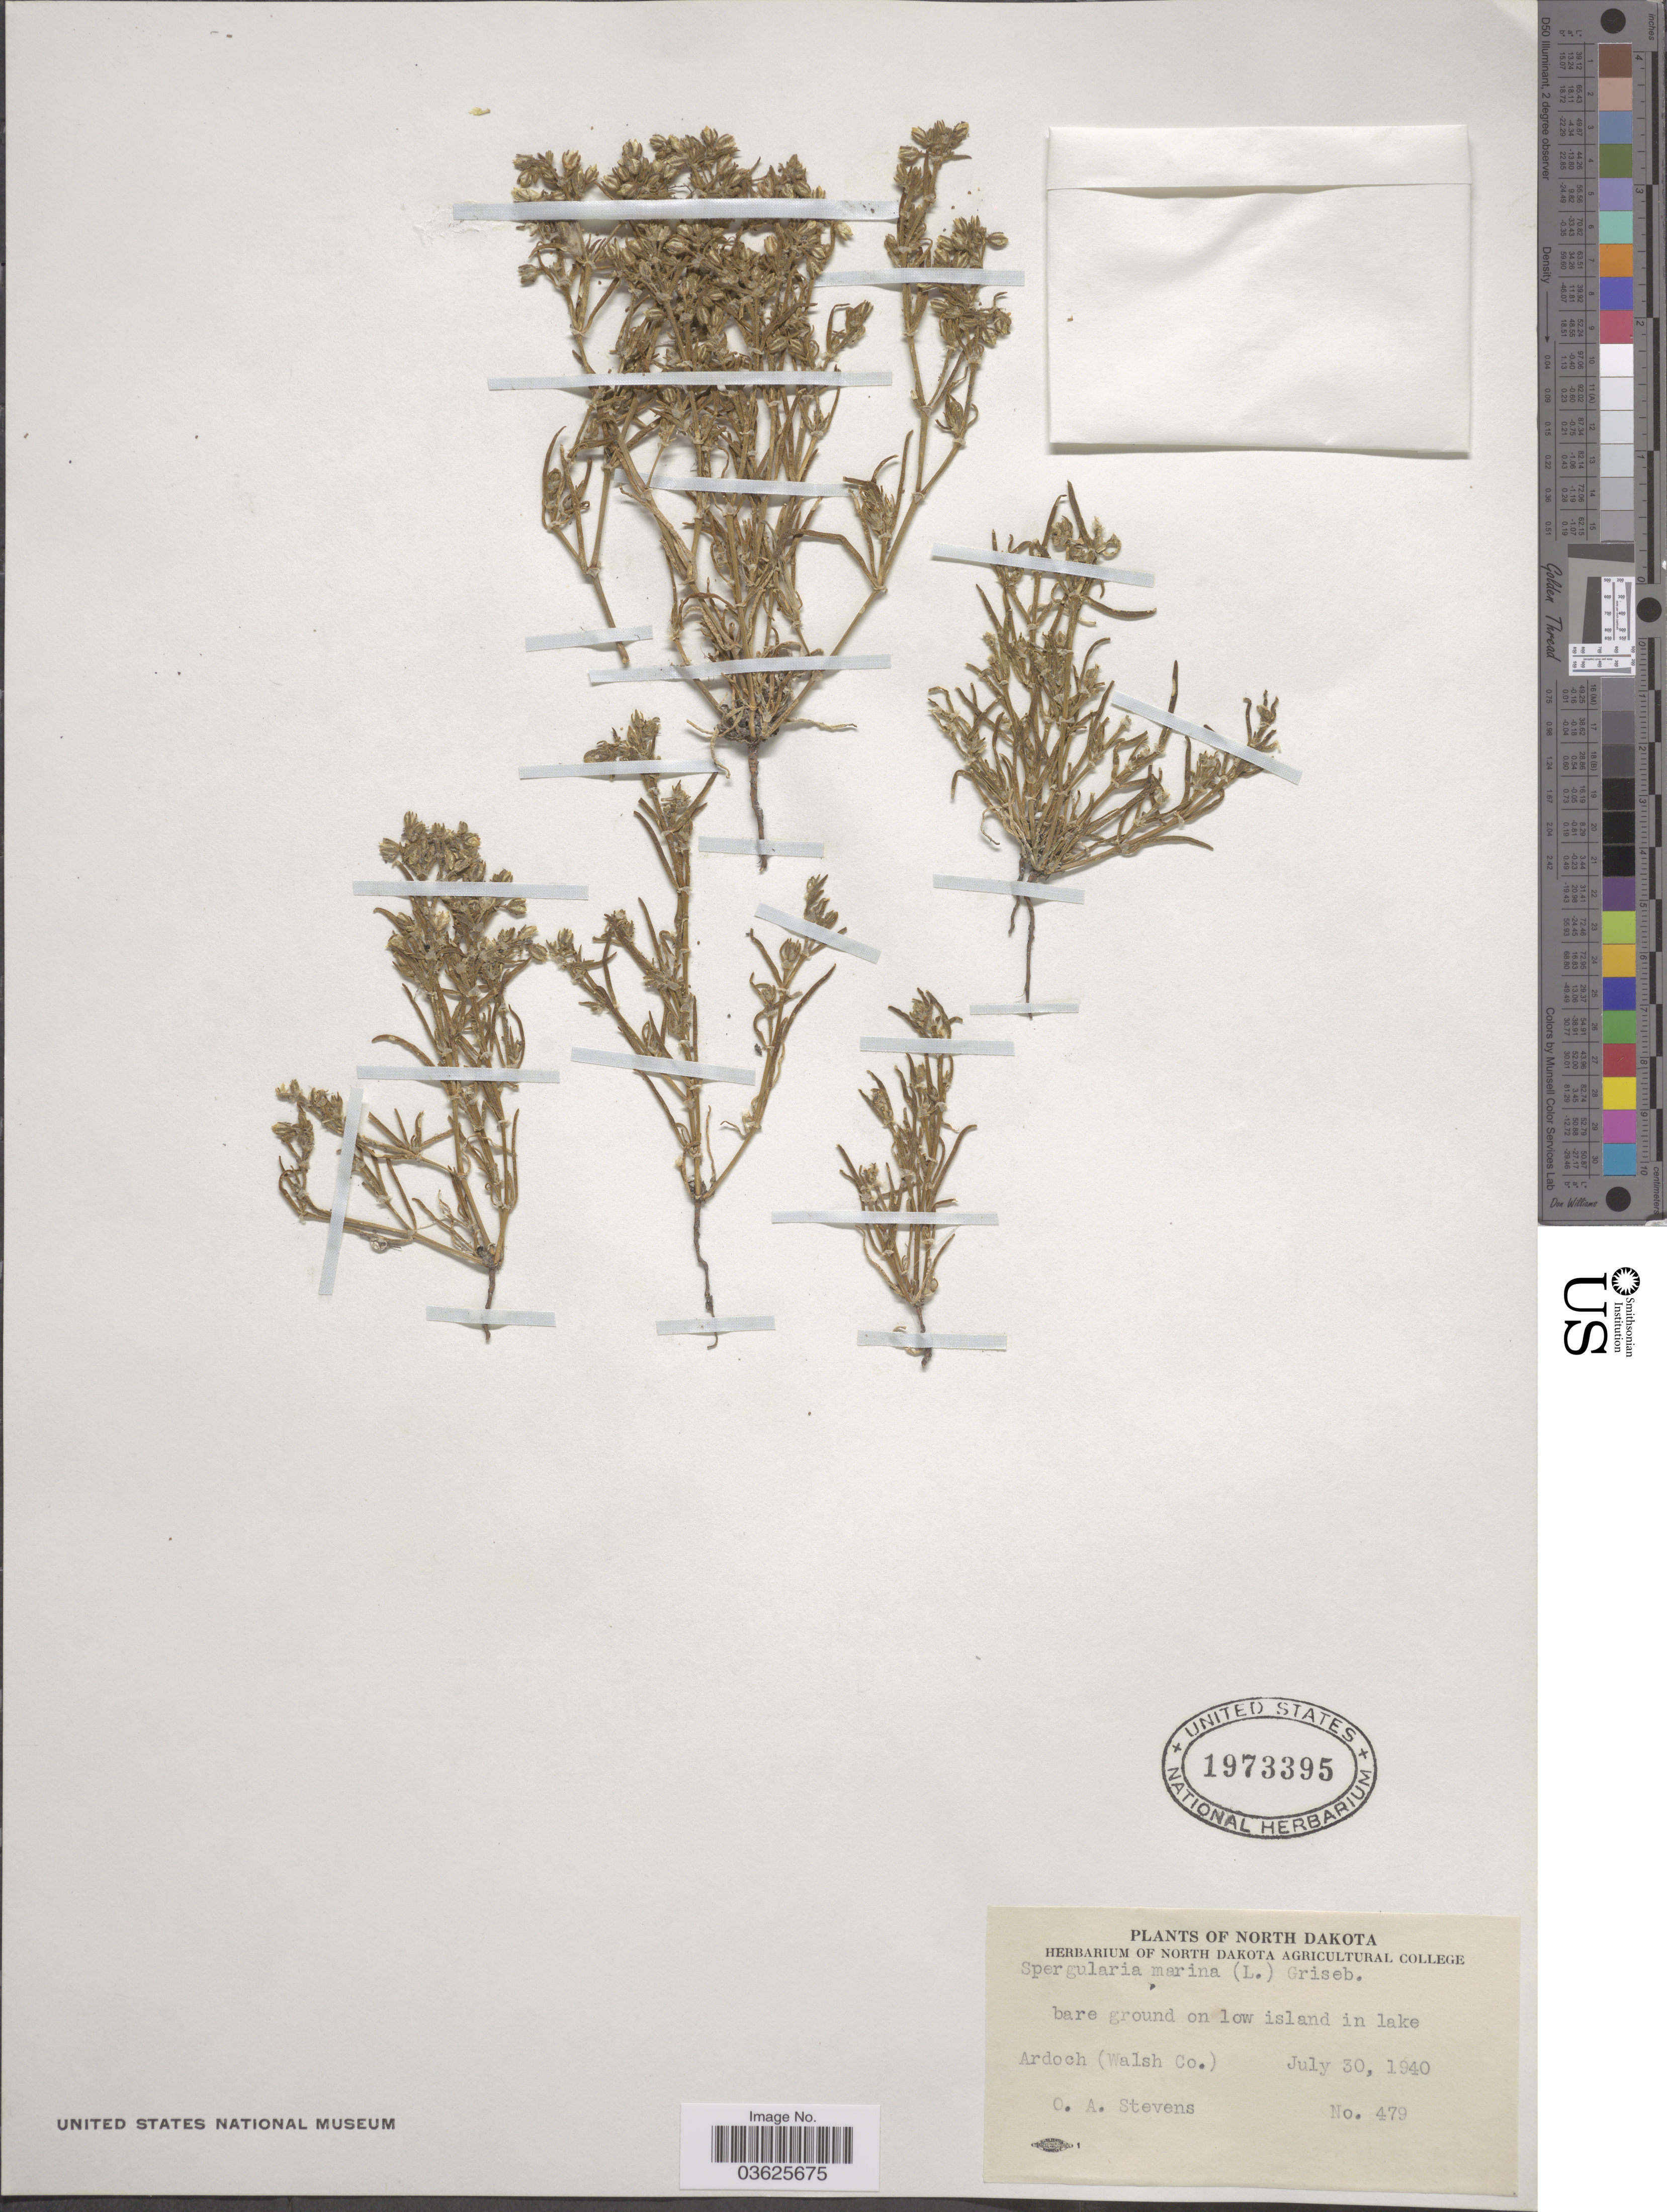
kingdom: Plantae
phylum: Tracheophyta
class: Magnoliopsida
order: Caryophyllales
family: Caryophyllaceae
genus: Spergularia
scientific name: Spergularia marina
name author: (L.) Griseb.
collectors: O. A. Stevens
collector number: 479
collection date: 1940-07-30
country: United States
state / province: North Dakota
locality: Bare ground on low island in lake Ardoch (Walsh Co.).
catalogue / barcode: US 1973395